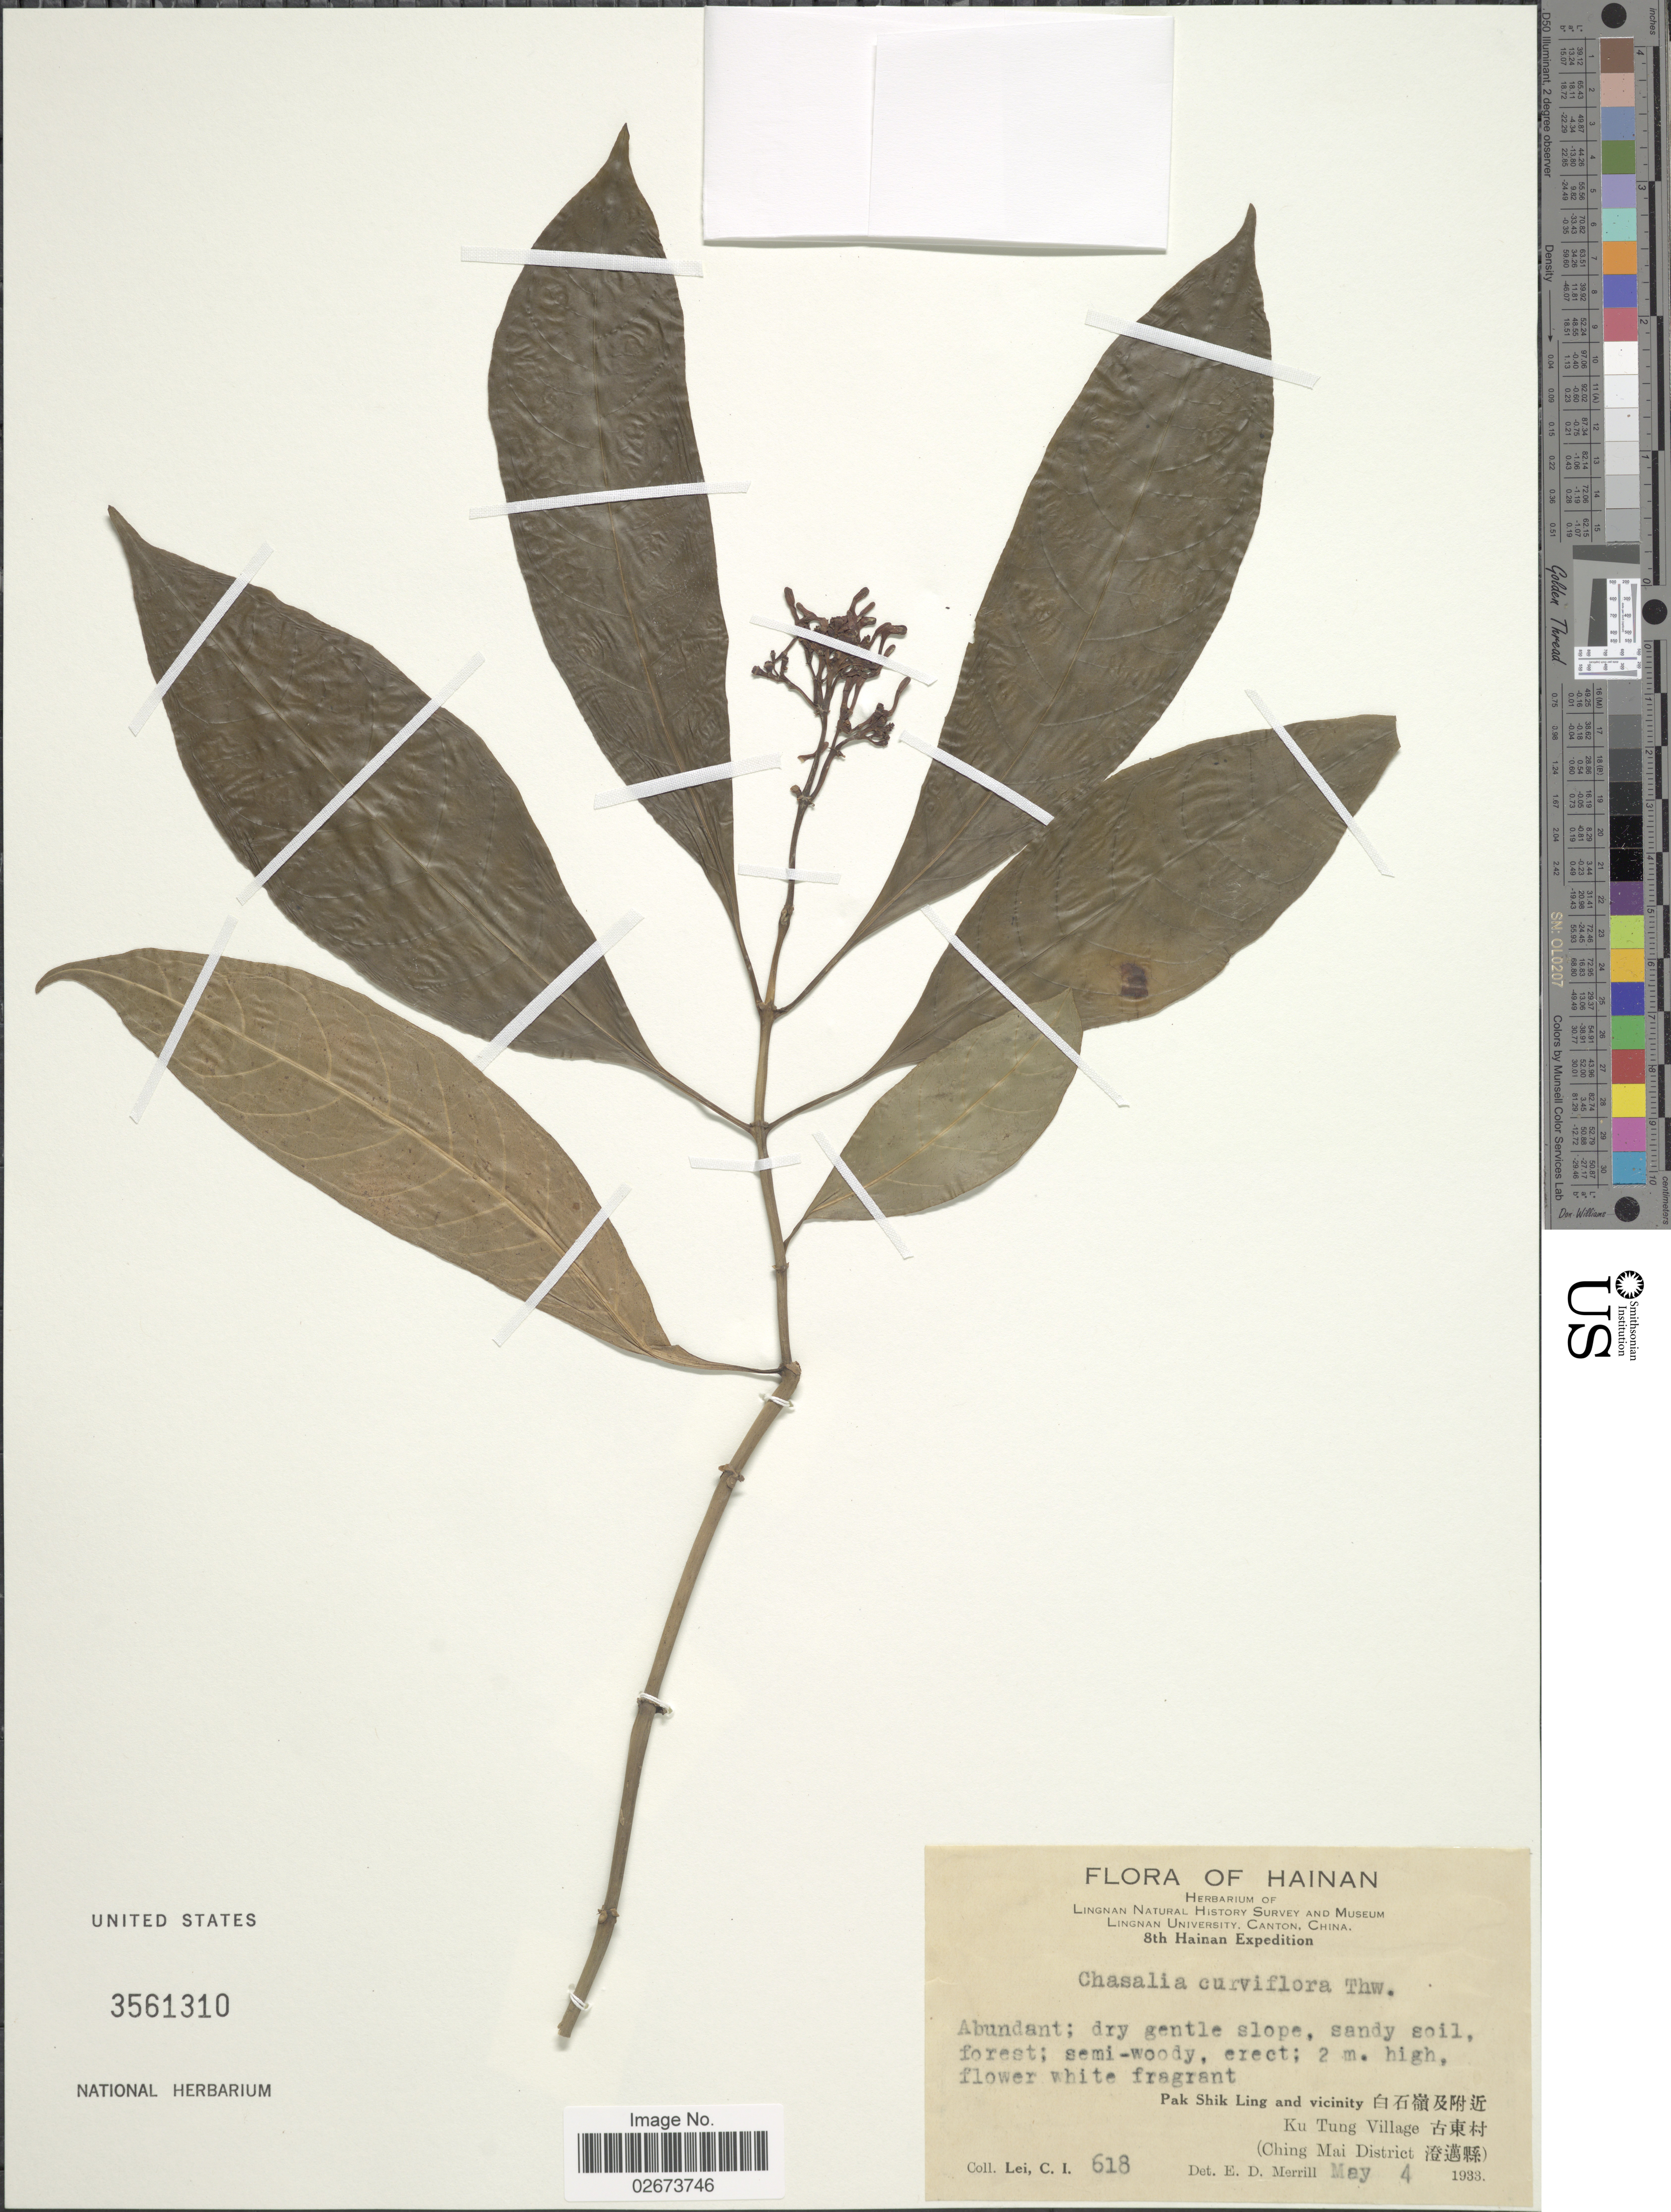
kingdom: Plantae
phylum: Tracheophyta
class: Magnoliopsida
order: Gentianales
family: Rubiaceae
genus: Chassalia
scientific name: Chassalia curviflora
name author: (Wall.) Thwaites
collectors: C. I. Lei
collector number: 618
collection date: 1933-05-04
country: China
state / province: Hainan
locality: Pak Shik Ling and vicinity, Ku Tung Village (Ching Mai District).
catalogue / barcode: US 3561310